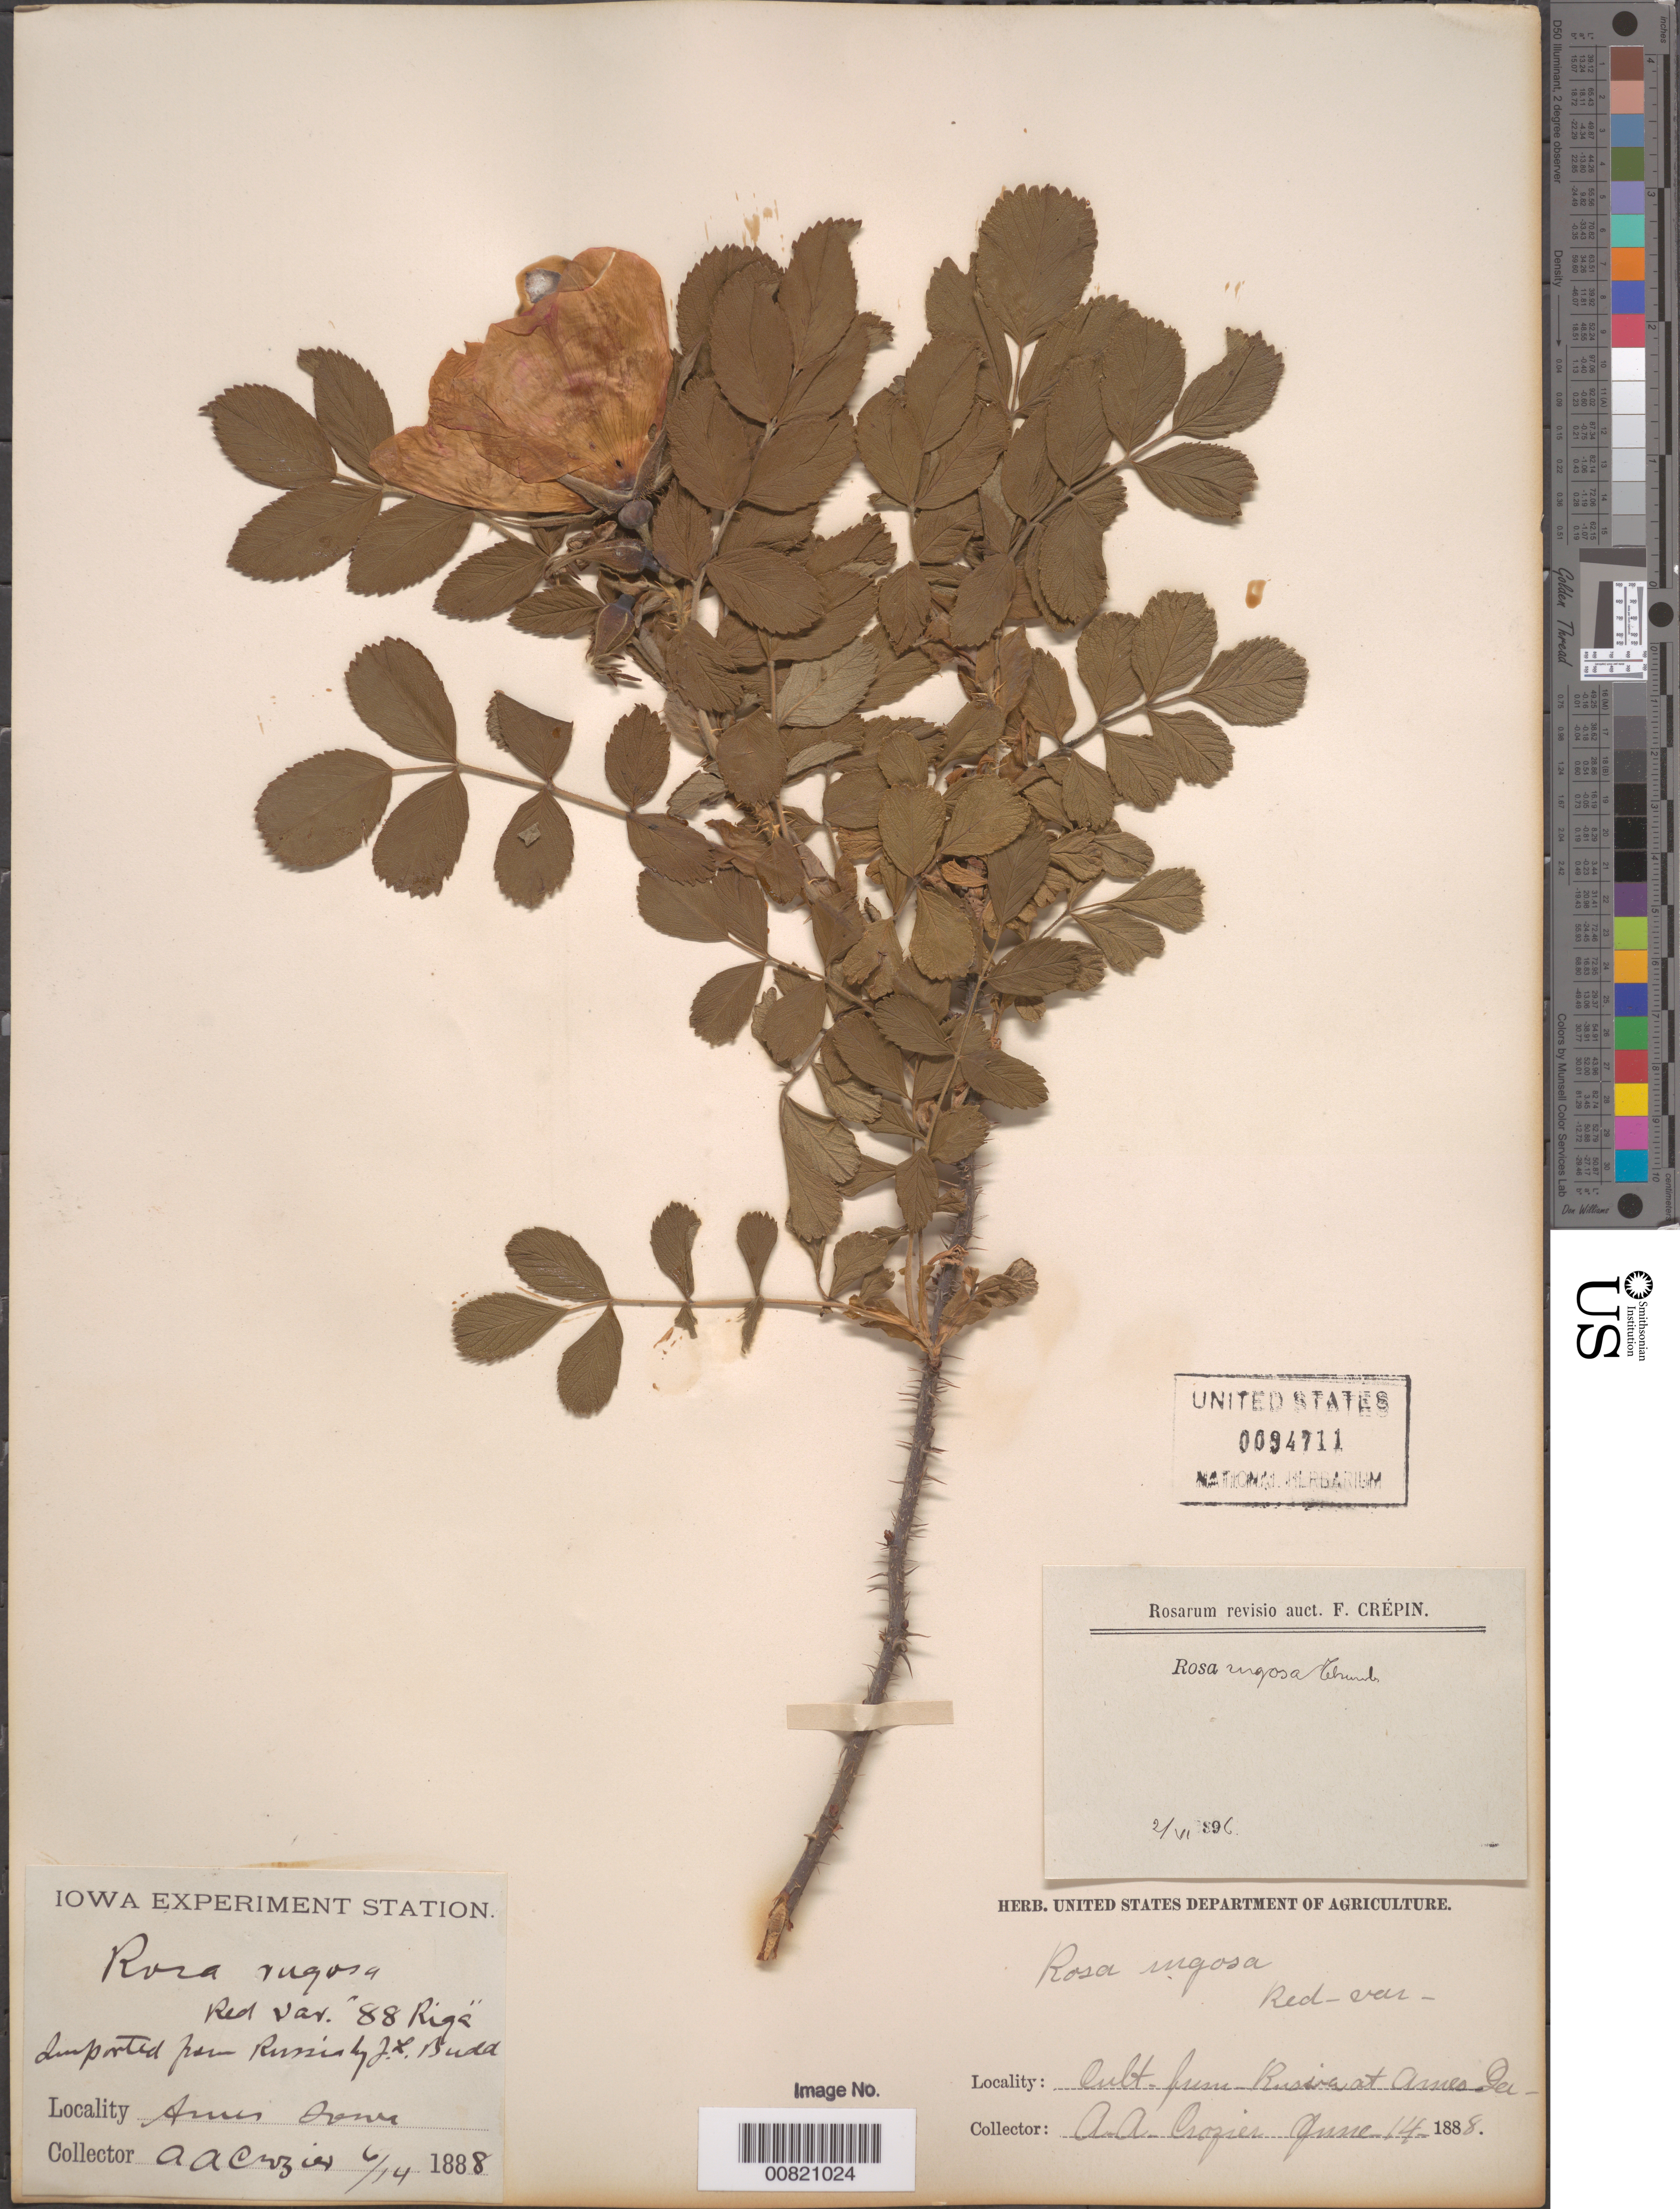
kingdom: Plantae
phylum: Tracheophyta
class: Magnoliopsida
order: Rosales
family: Rosaceae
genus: Rosa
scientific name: Rosa rugosa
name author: Thunb.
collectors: A. Crozier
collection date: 1888-06-14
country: Russian Federation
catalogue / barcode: US 94711